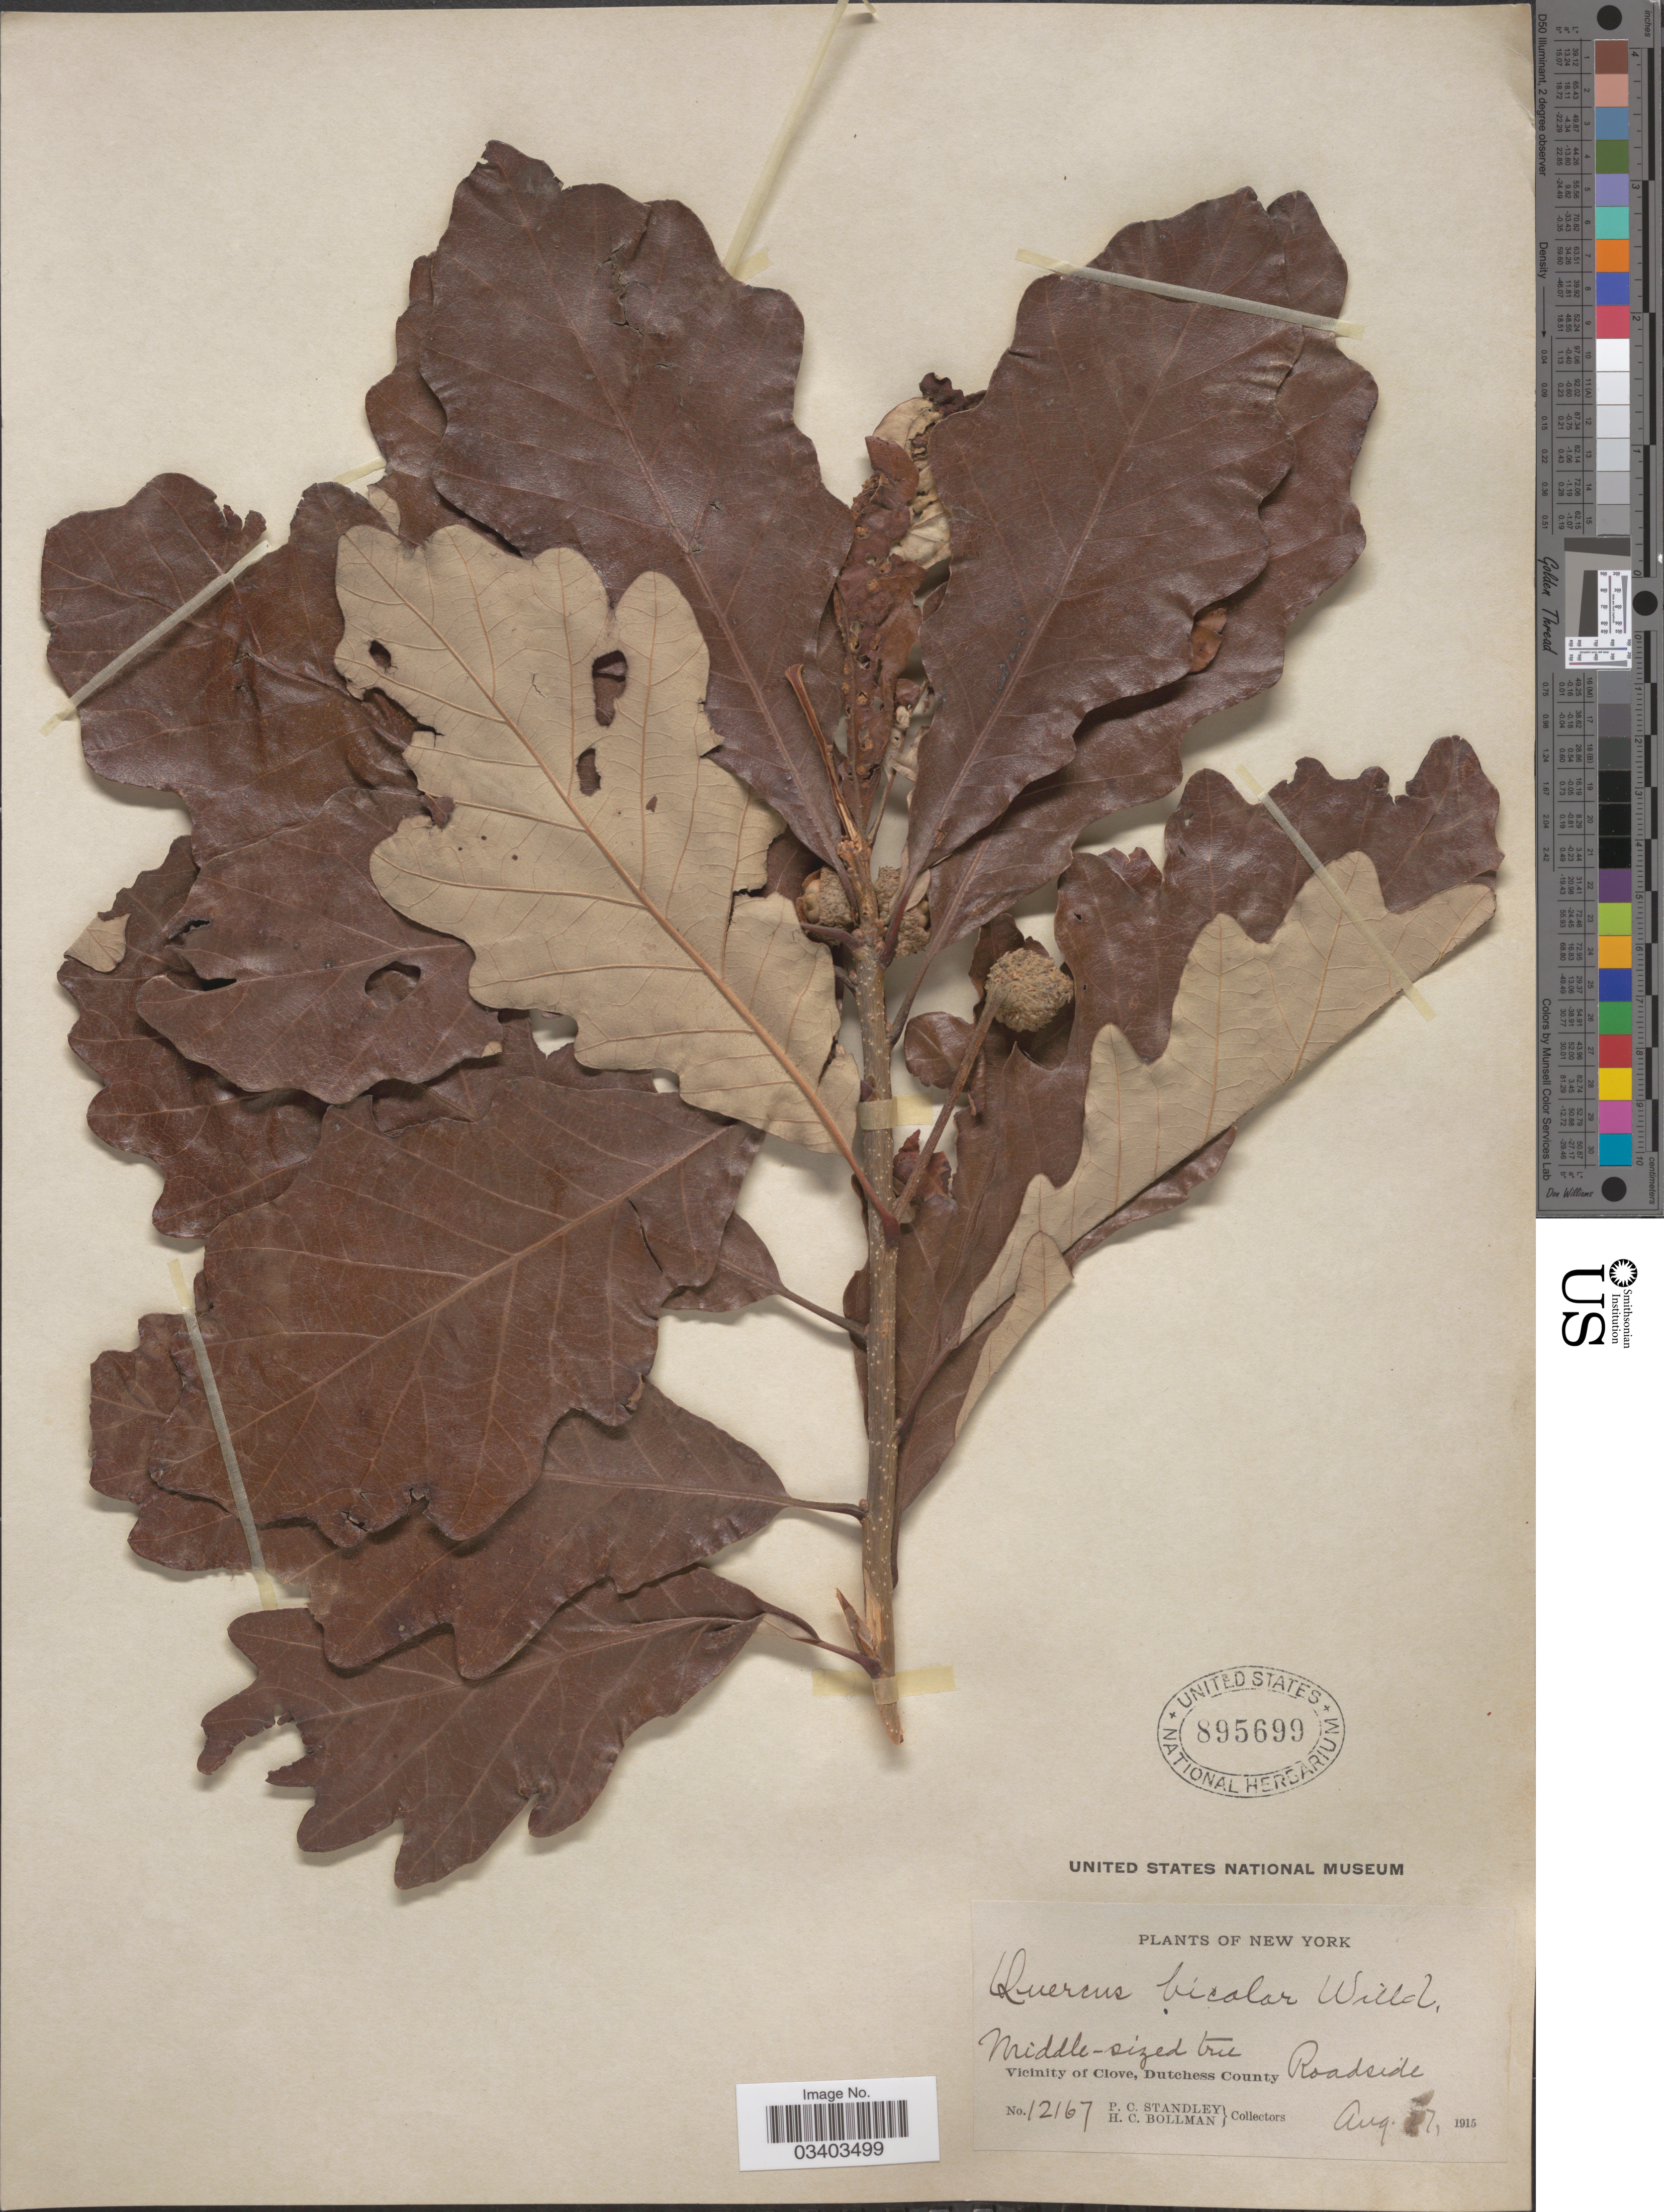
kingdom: Plantae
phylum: Tracheophyta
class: Magnoliopsida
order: Fagales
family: Fagaceae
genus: Quercus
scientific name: Quercus bicolor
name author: Willd.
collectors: P. C. Standley & H. C. Bollman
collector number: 12167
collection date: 1915-08-07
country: United States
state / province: New York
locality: Vicinity of Clove, Dutchess County, Roadside.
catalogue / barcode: US 895699